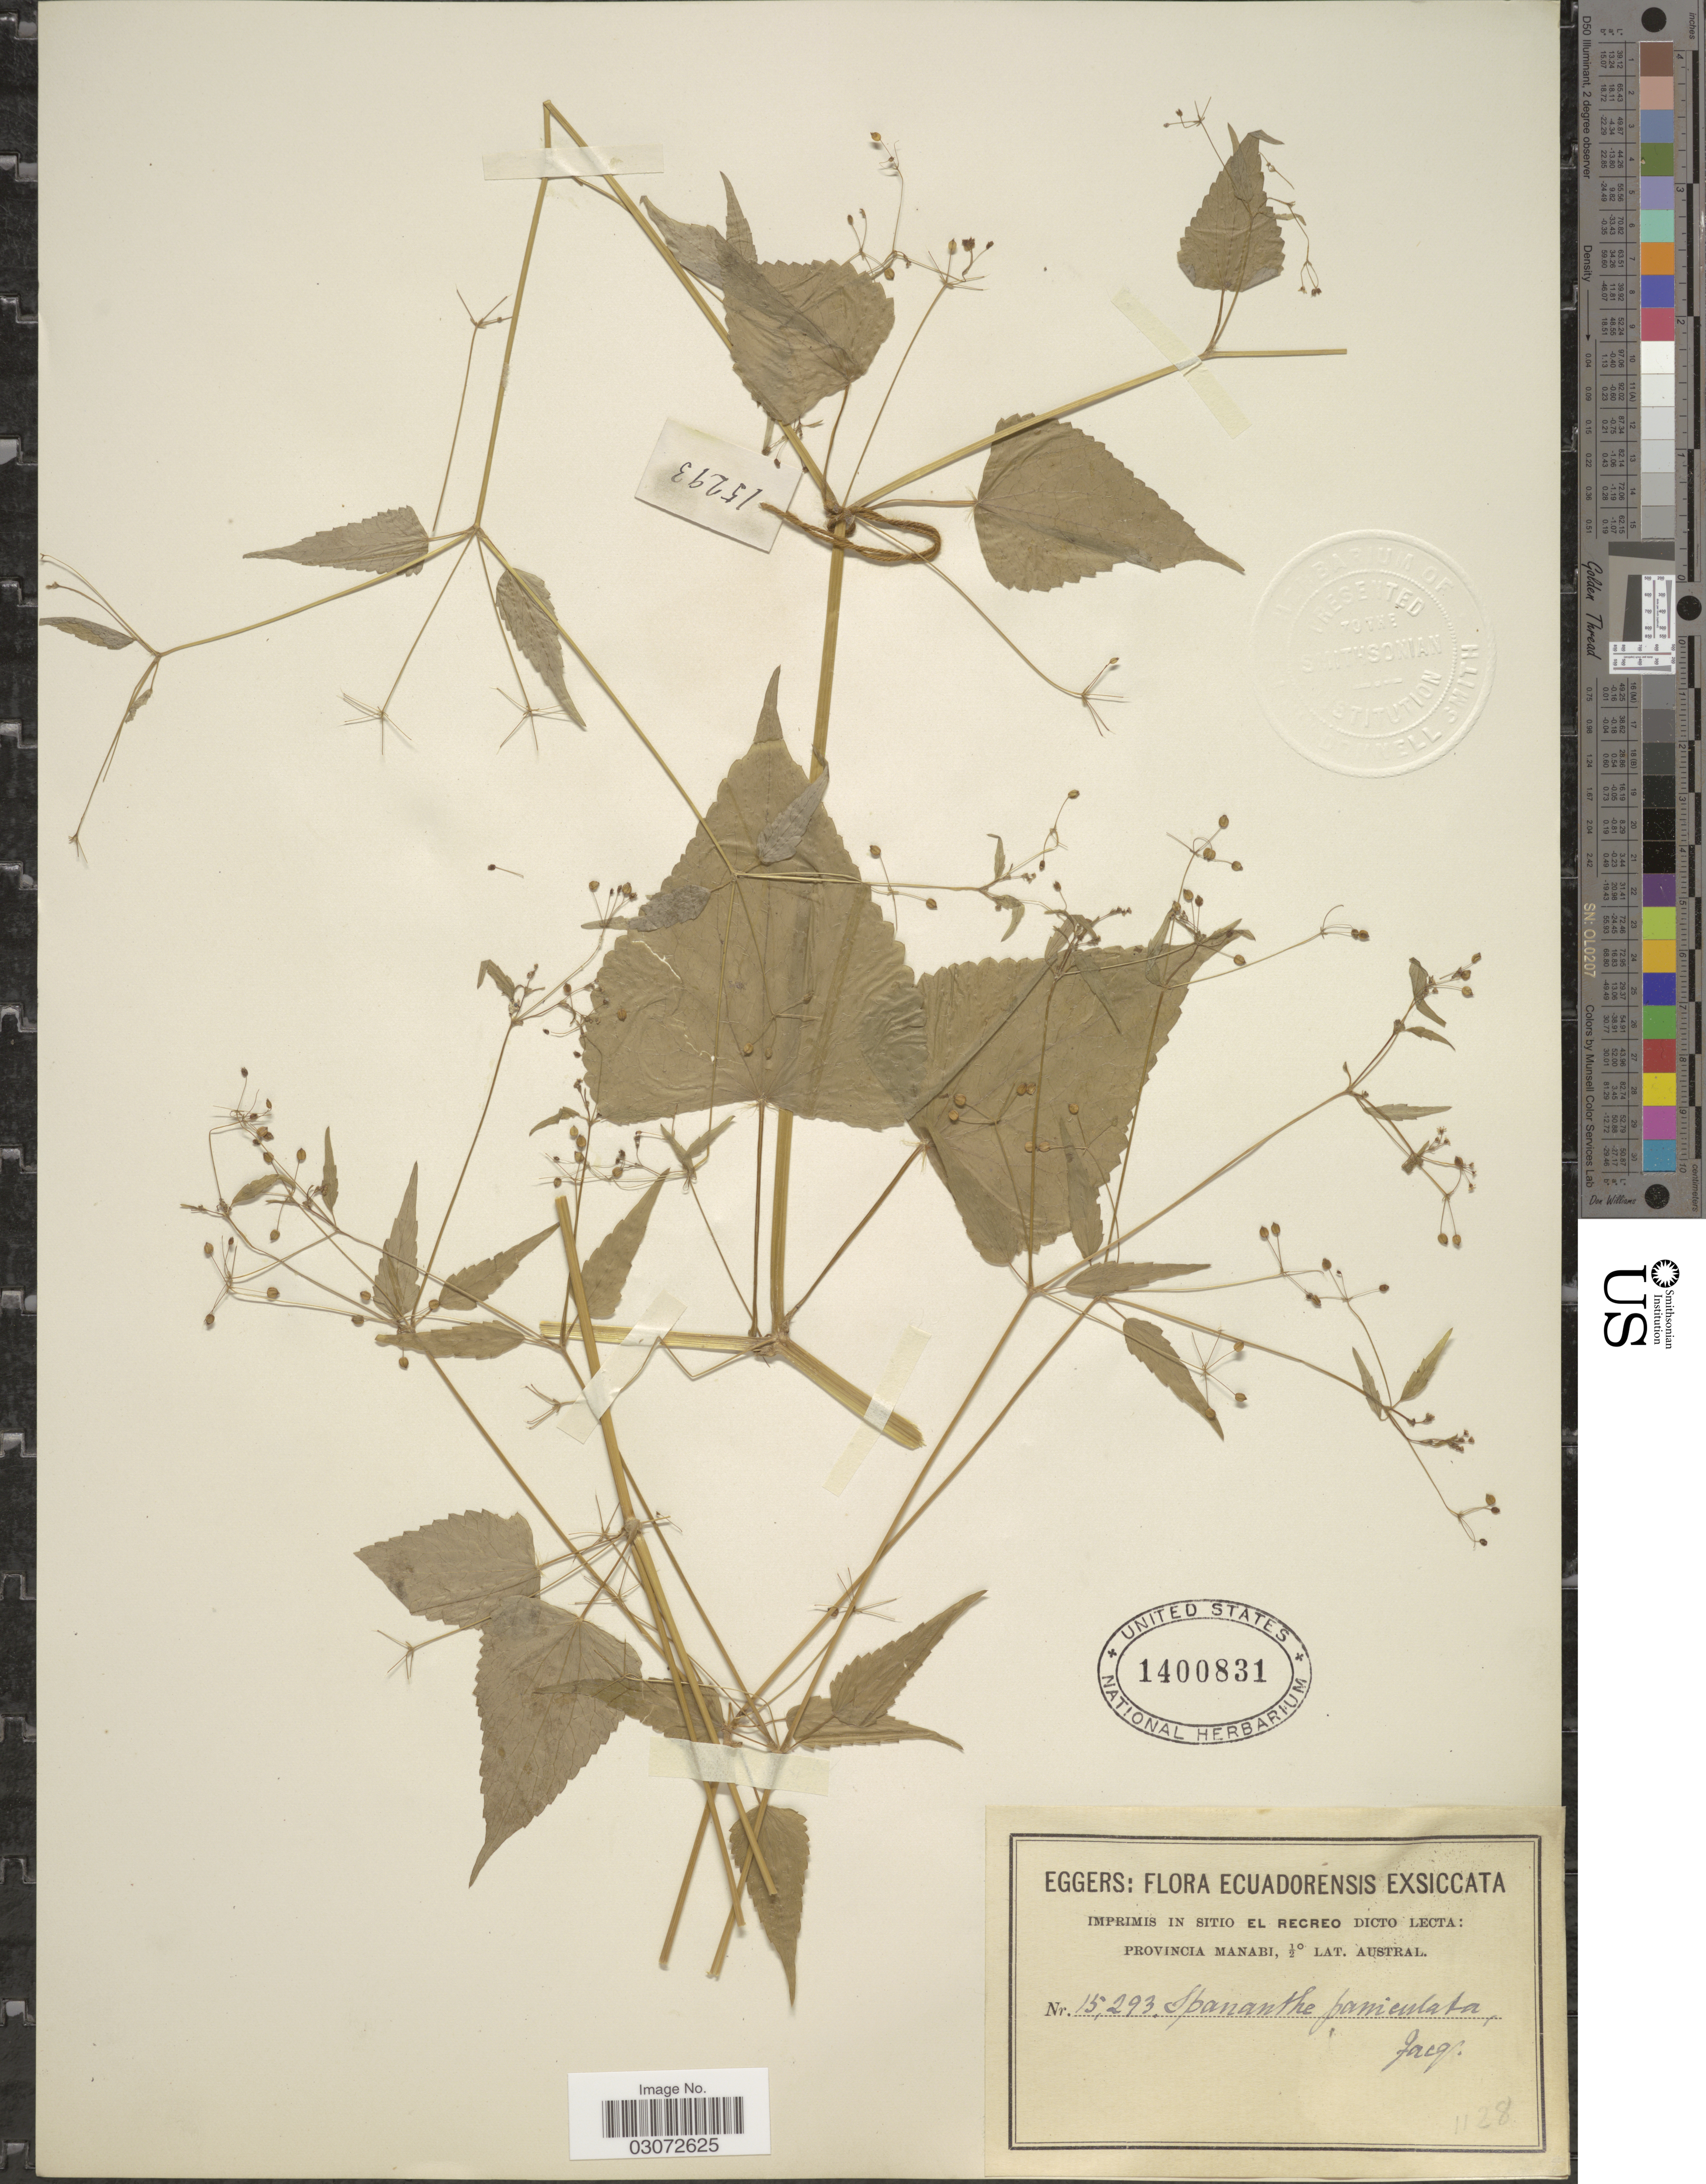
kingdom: Plantae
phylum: Tracheophyta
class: Magnoliopsida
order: Apiales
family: Apiaceae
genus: Spananthe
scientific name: Spananthe paniculata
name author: Jacq.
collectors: -. Eggers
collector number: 15293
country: Ecuador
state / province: Manabí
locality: Imprimis in sitio El Recreo. ½° Lat. Austral.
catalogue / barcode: US 1400831